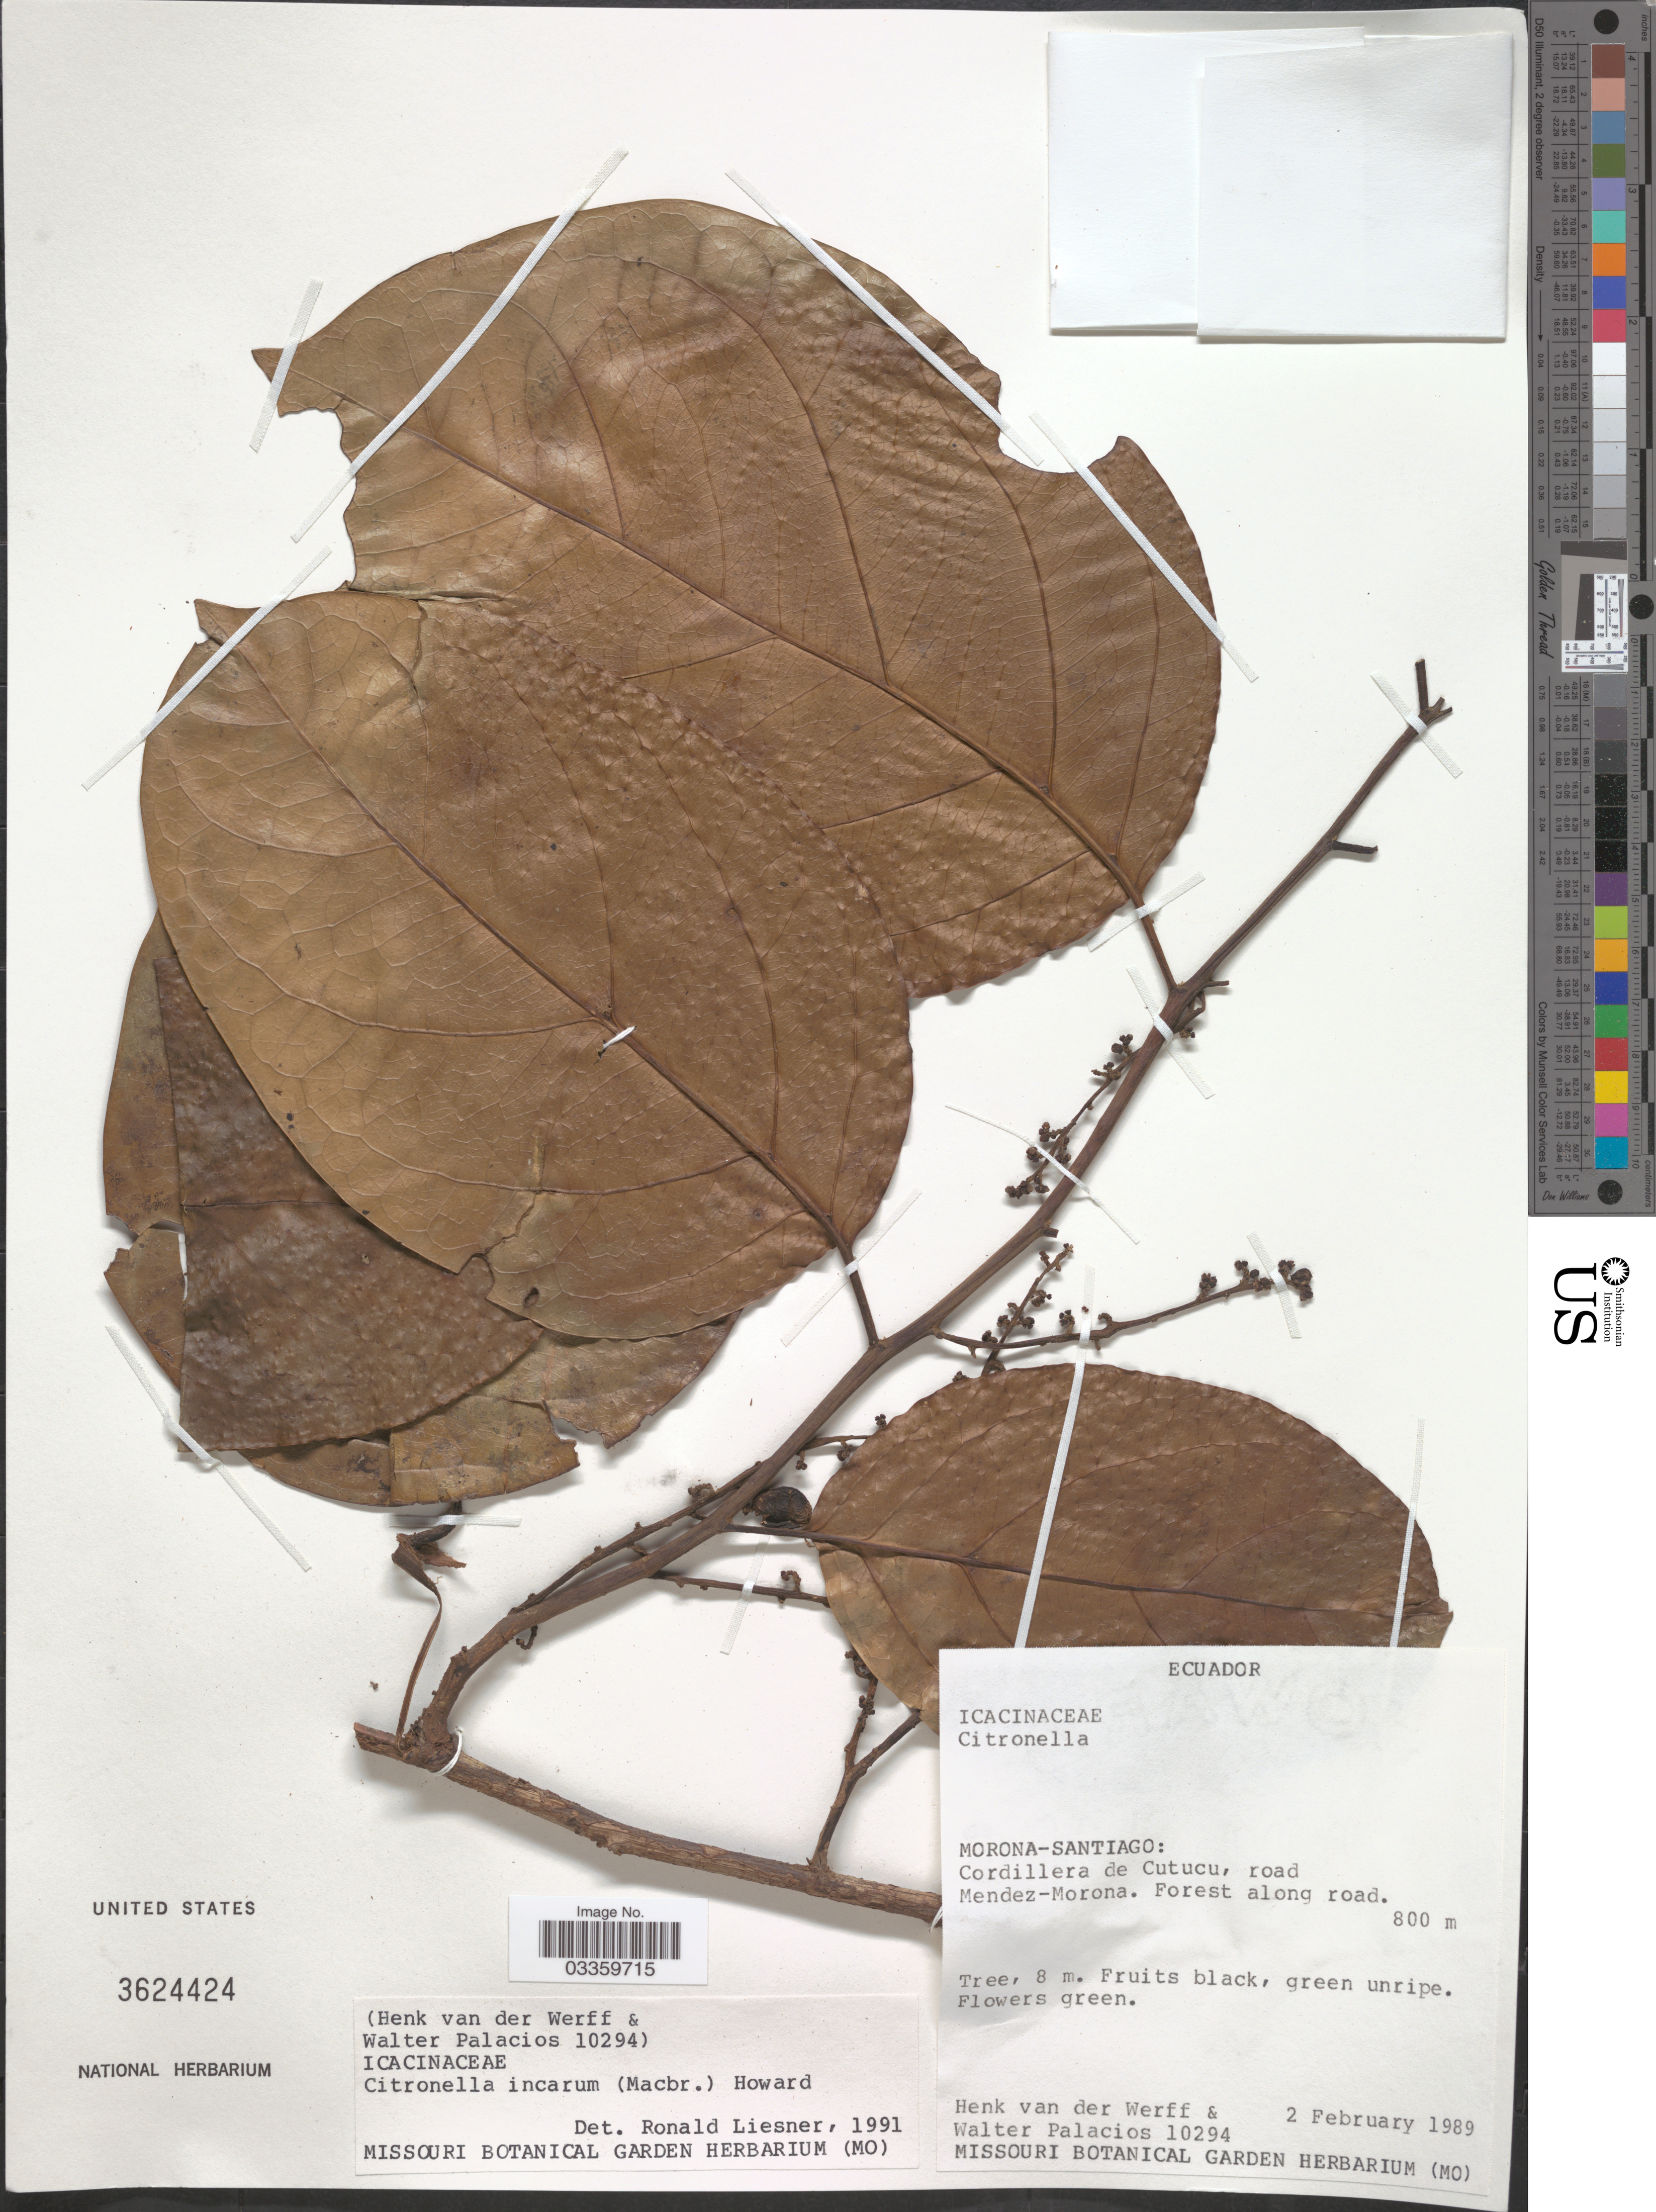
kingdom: Plantae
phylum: Tracheophyta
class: Magnoliopsida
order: Cardiopteridales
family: Cardiopteridaceae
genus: Citronella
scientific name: Citronella incarum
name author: (J.F. Macbr.) R.A. Howard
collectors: H. van der Werff & W. Palacios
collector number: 10294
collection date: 1989-02-02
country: Ecuador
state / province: Morona-Santiago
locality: Cordillera de Cutucu, road Mendez-Morona. Forest along road.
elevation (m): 800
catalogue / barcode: US 3624424